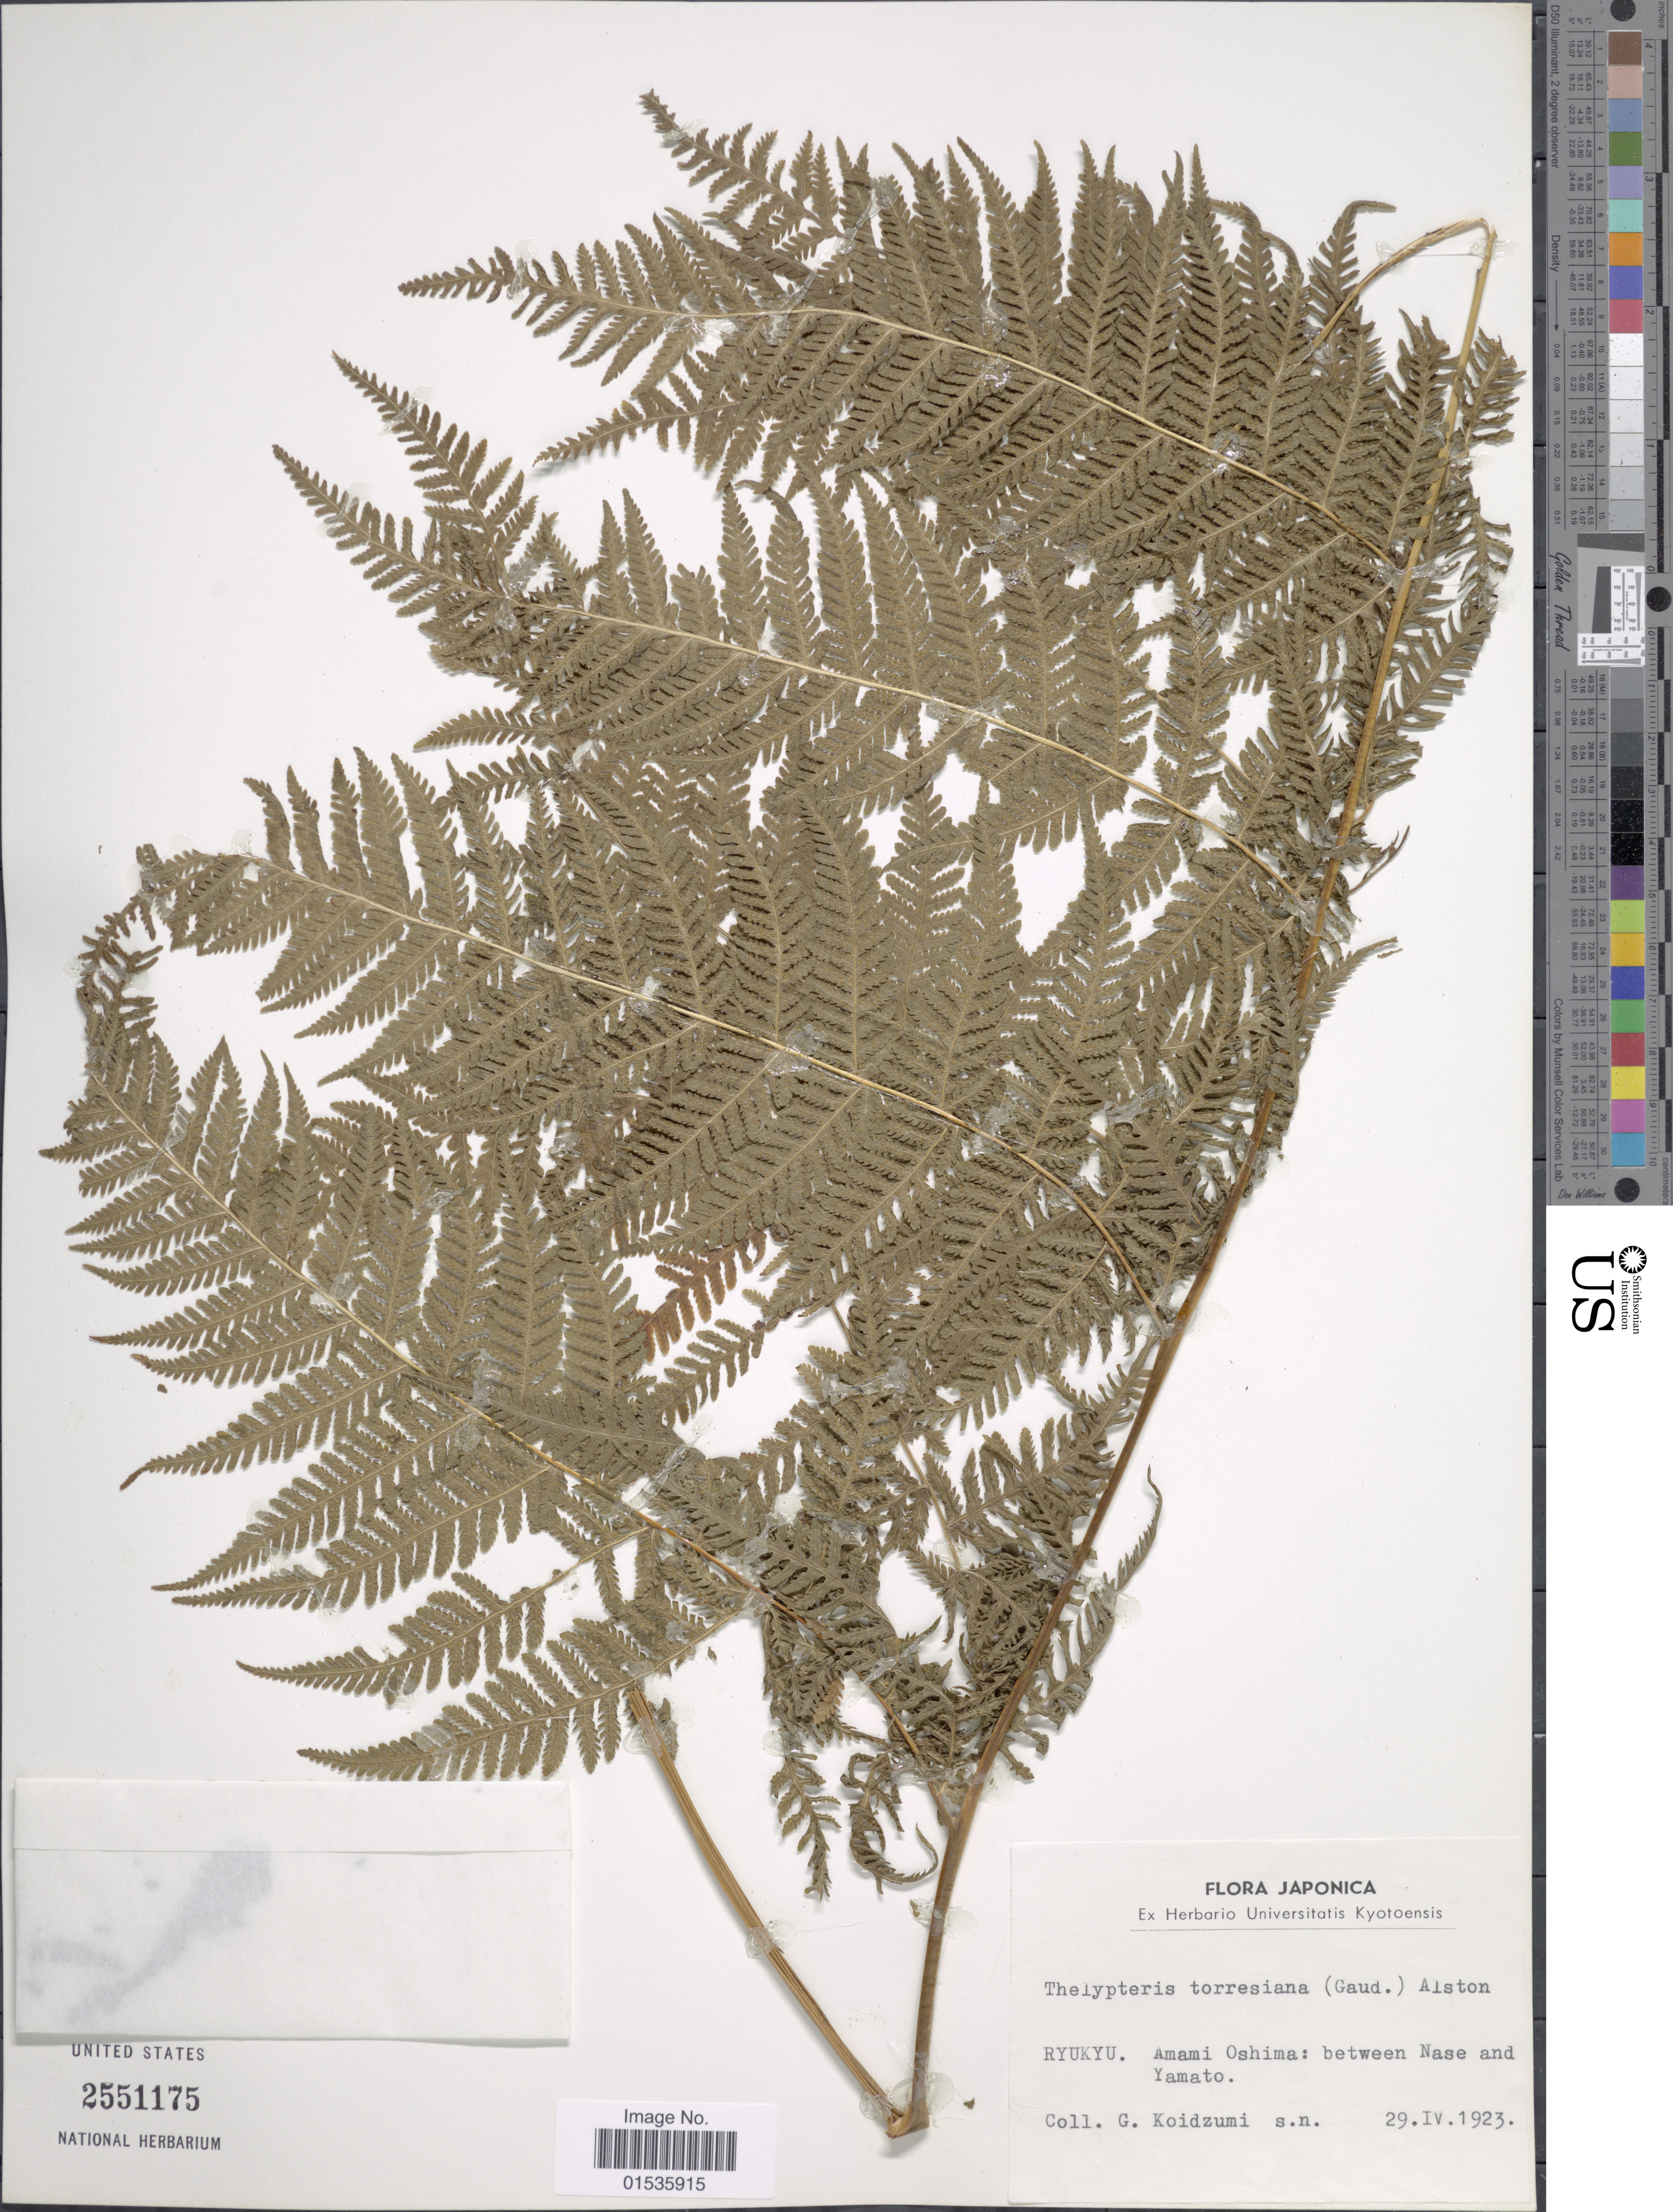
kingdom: Plantae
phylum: Tracheophyta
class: Polypodiopsida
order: Polypodiales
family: Thelypteridaceae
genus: Macrothelypteris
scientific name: Macrothelypteris torresiana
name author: (Gaudich.) Ching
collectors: G. Koidzumi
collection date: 1923-04-29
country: Japan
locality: Japonica, Ryukyu, Amami Oshima: between Nase and Yamato.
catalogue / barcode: US 2551175